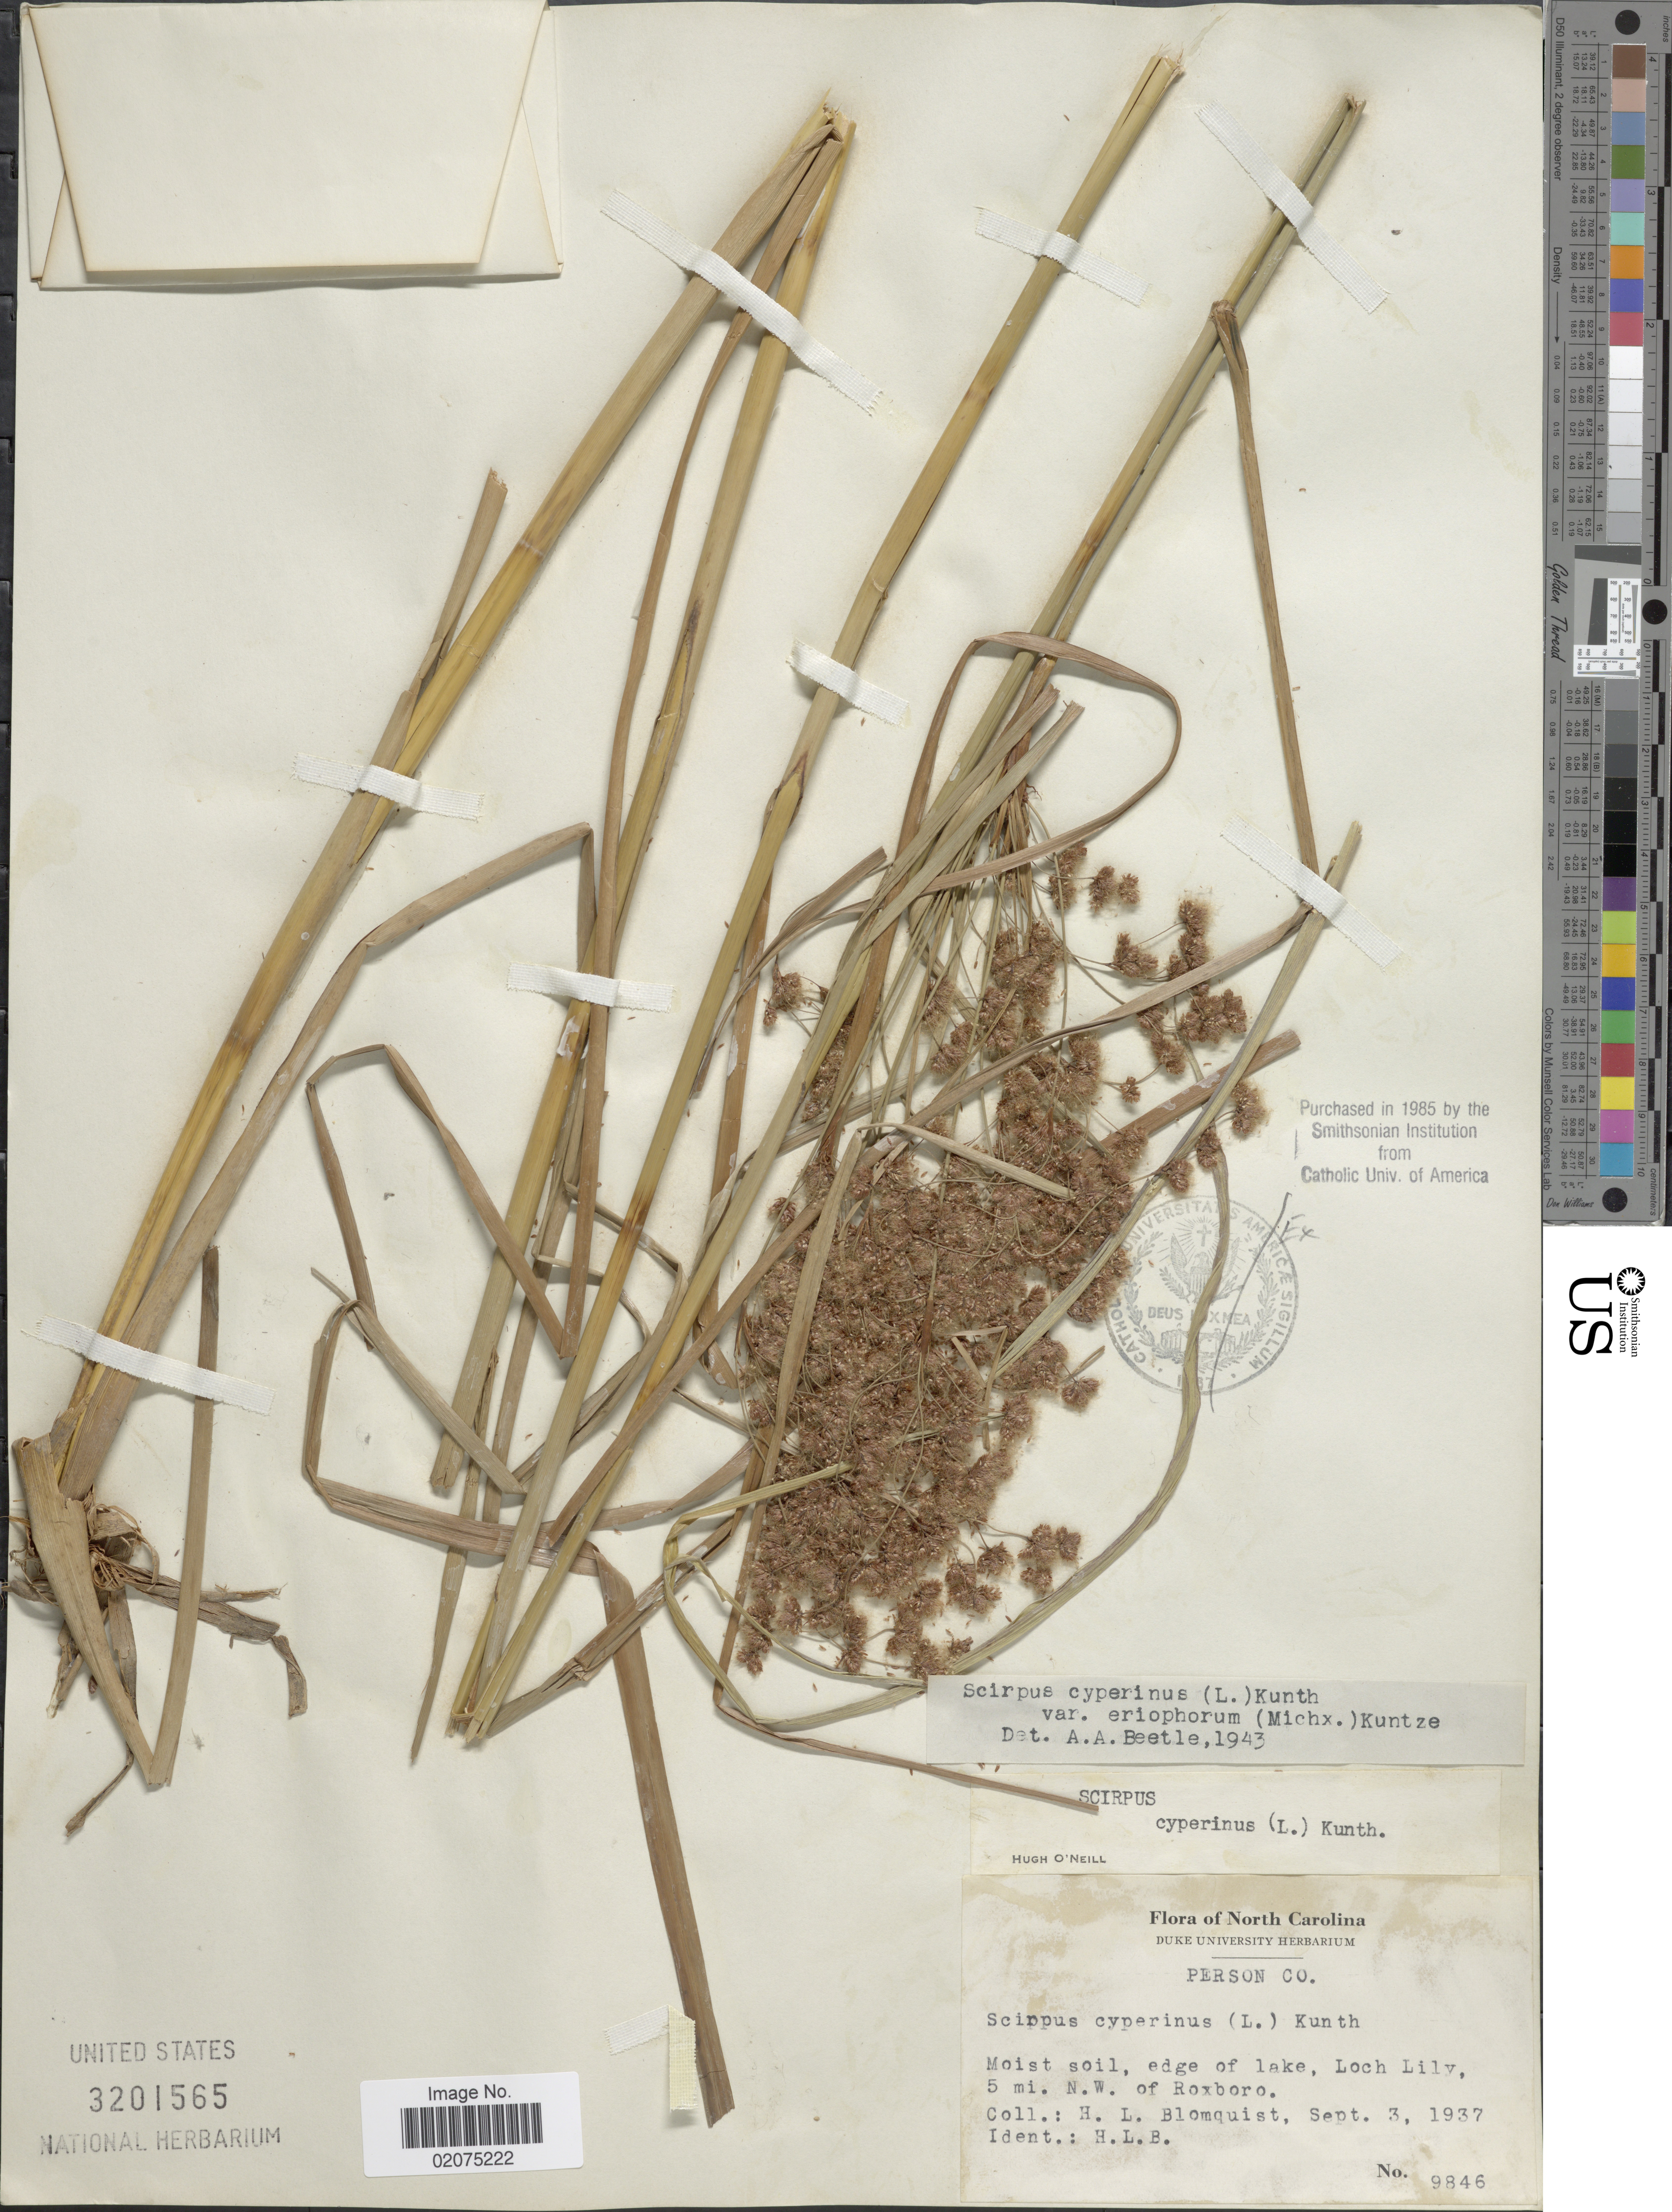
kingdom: Plantae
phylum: Tracheophyta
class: Liliopsida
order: Poales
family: Cyperaceae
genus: Scirpus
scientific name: Scirpus cyperinus var. eriophorum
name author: (Michx.) Kuntze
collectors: H. Blomquist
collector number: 9846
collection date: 1937-09-03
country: United States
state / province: North Carolina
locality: Person Co, edge of lake, Loch Lily, 5 mi N.W. of Roxboro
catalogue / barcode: US 3201565